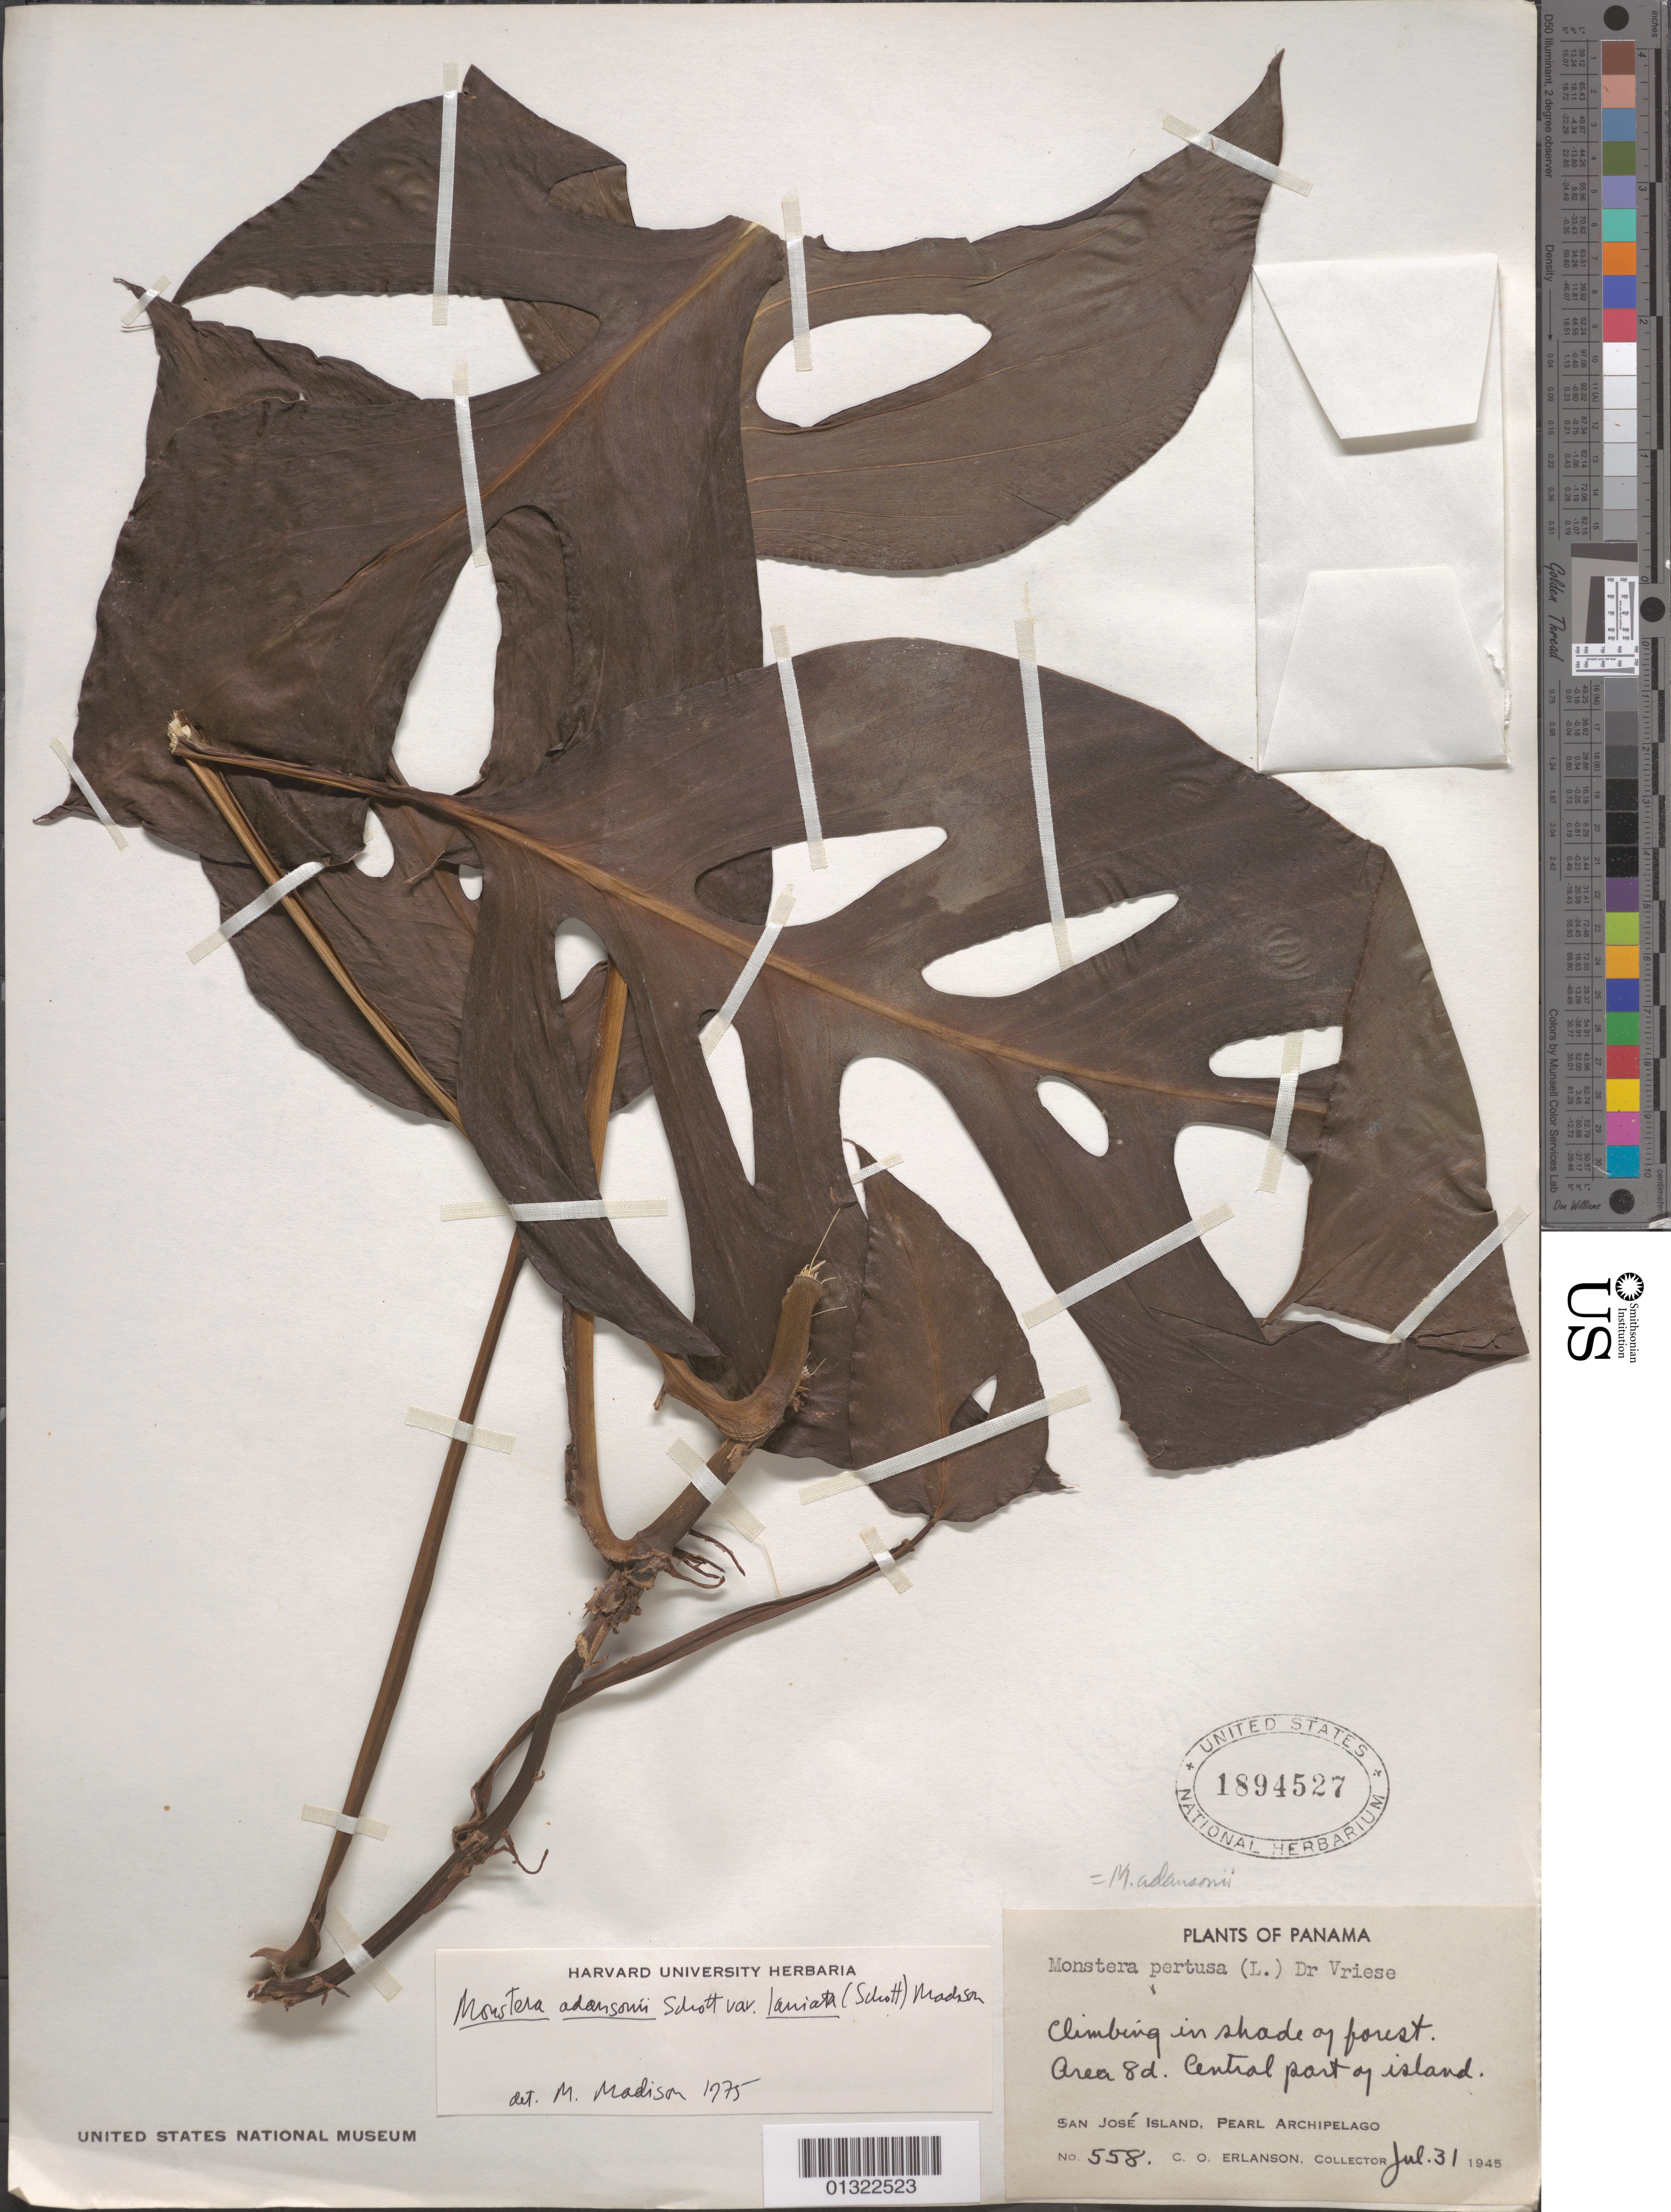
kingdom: Plantae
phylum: Tracheophyta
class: Liliopsida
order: Alismatales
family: Araceae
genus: Monstera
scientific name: Monstera adansonii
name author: Schott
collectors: C. O. Erlanson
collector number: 558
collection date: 1945-07-31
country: Panama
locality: Area 8d. Central part of island. San José Island, Pearl Archipelago.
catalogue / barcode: US 1894527